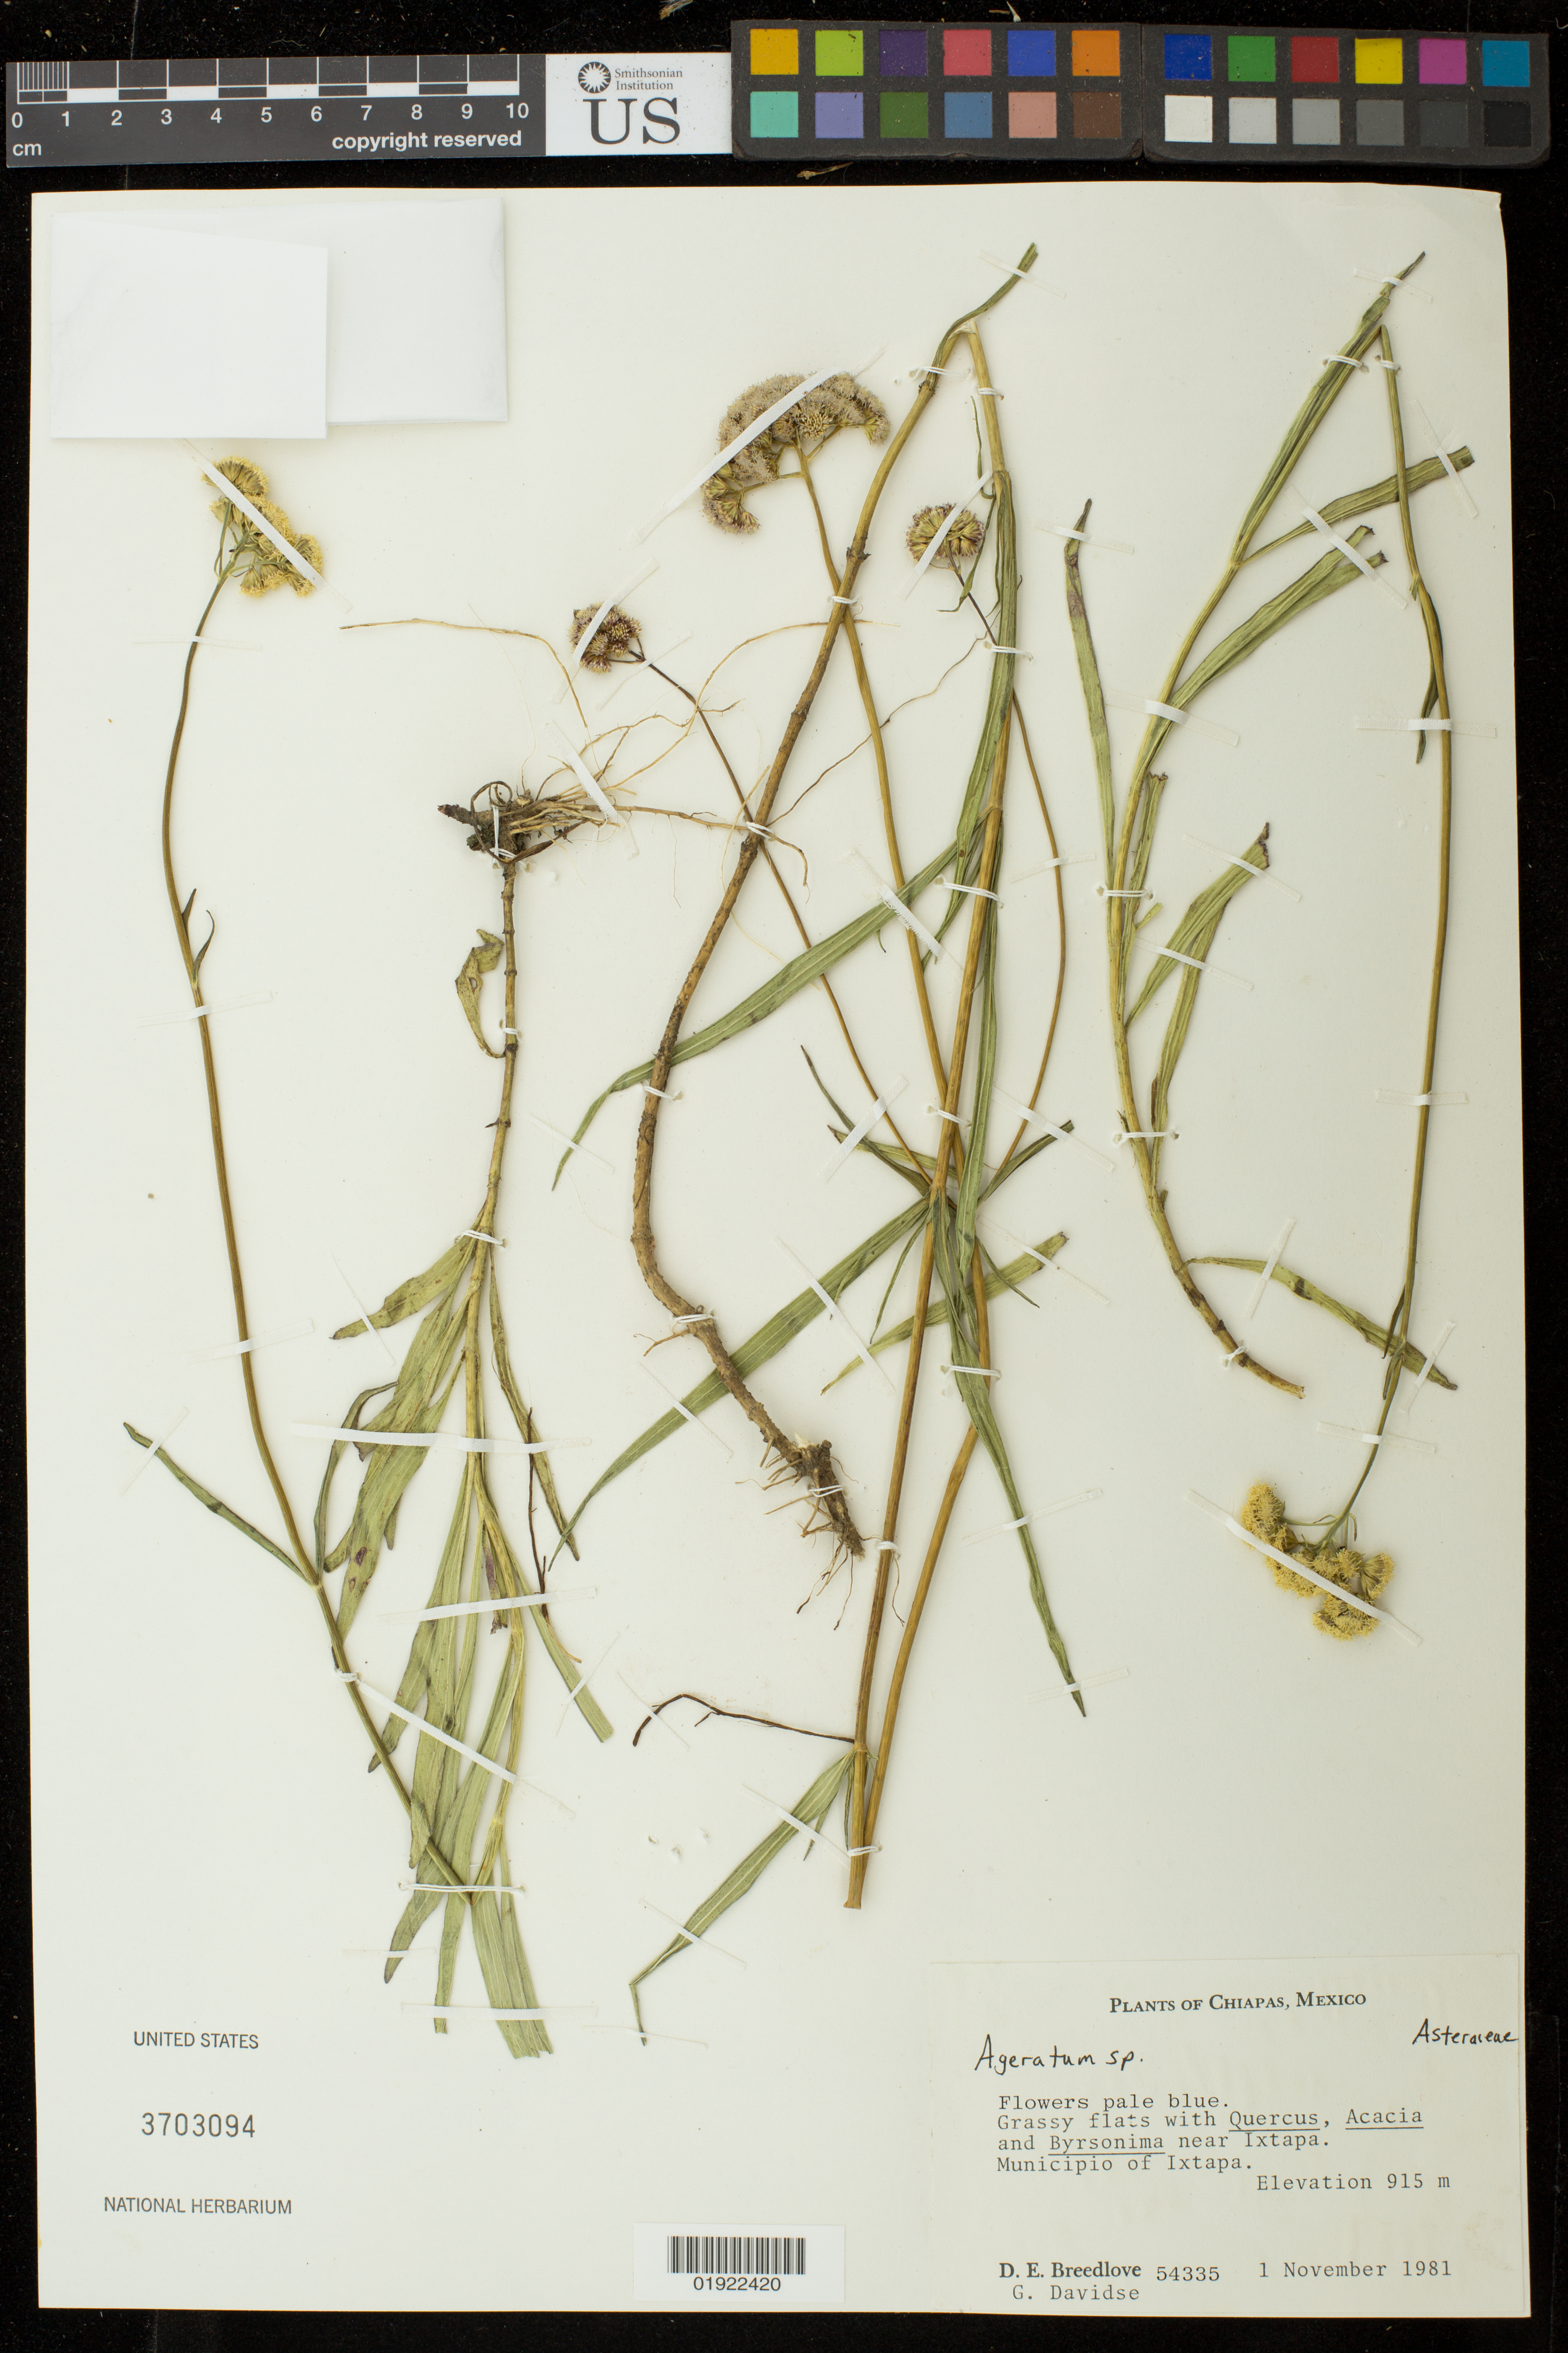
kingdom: Plantae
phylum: Tracheophyta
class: Magnoliopsida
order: Asterales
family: Asteraceae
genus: Ageratum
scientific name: Ageratum sp.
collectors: D. E. Breedlove & G. Davidse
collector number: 54335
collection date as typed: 1 November 1981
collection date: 1981-11-01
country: Mexico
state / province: Chiapas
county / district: Ixtapa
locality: near Ixtapa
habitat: grassy flats with Quercus, Acacia and Byrsonima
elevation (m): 915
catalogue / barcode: US 3703094